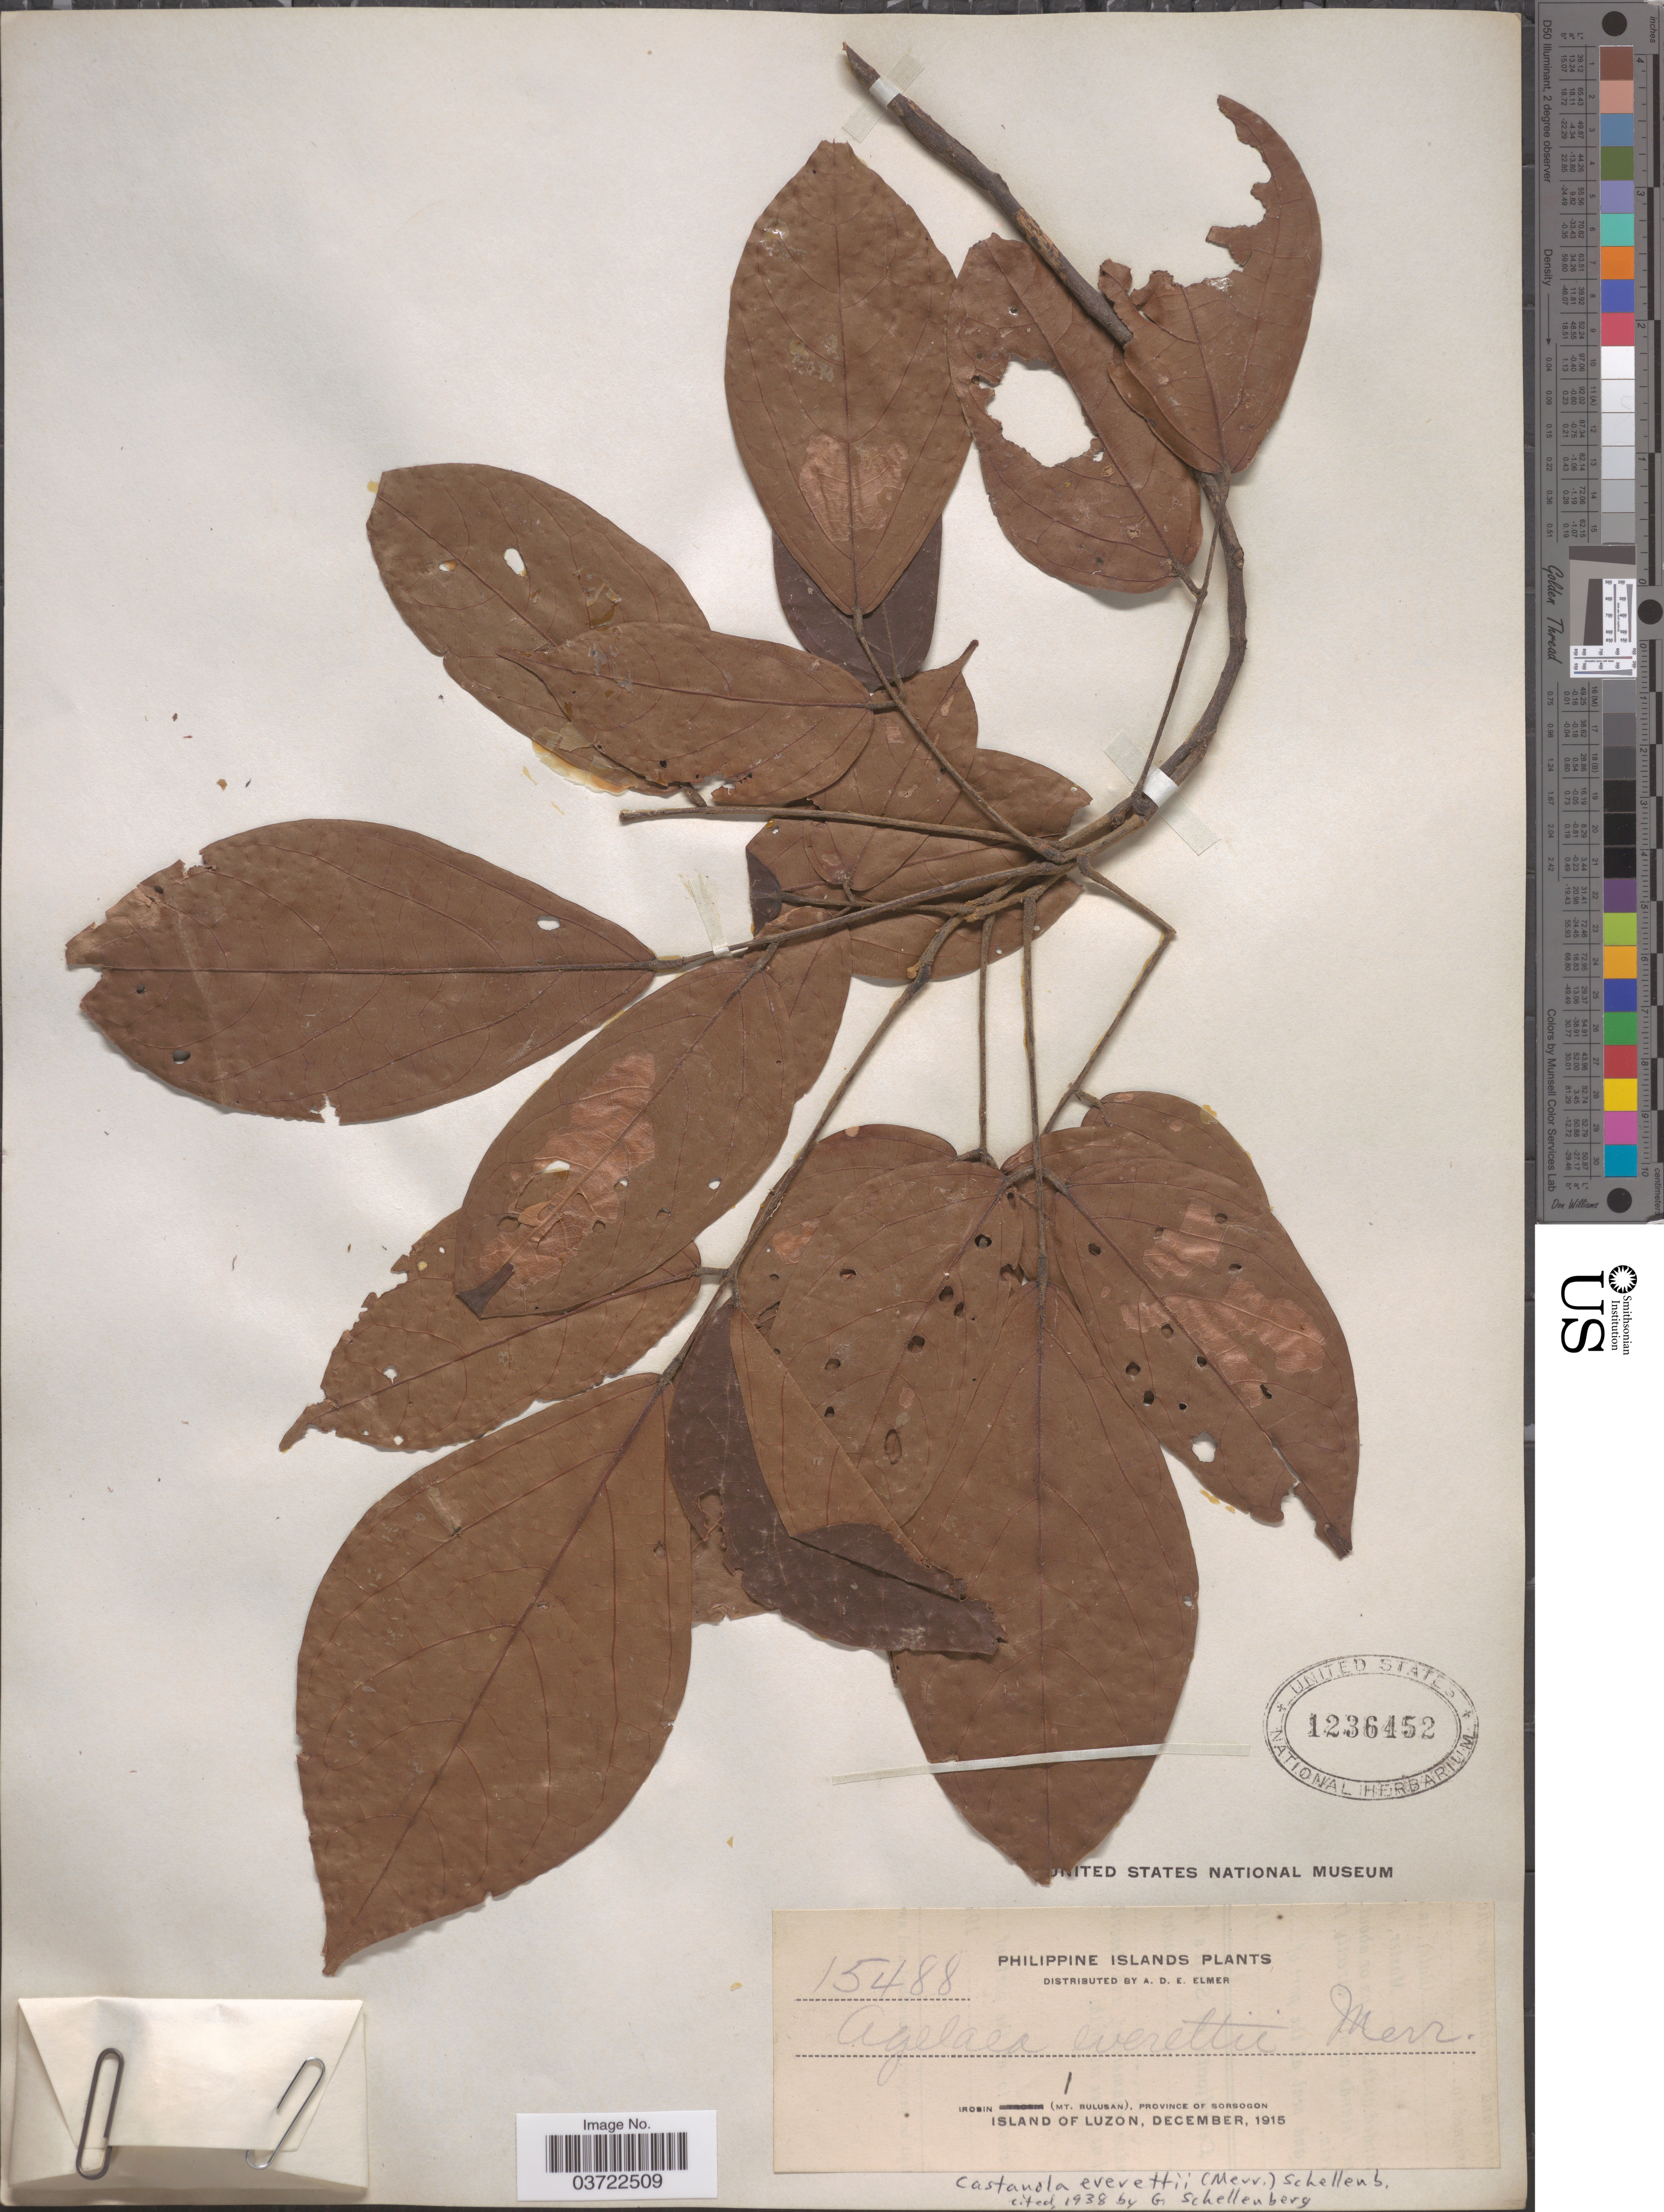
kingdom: Plantae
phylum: Tracheophyta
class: Magnoliopsida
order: Oxalidales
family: Connaraceae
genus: Agelaea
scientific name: Agelaea borneensis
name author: (Hook. f.) Merr.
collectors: A. D. E. Elmer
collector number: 15488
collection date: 1915-12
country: Philippines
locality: Philippine Islands. Irosin (Mt. Bulusan), Province of Sorsogon, Island of Luzon.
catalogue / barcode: US 1236452